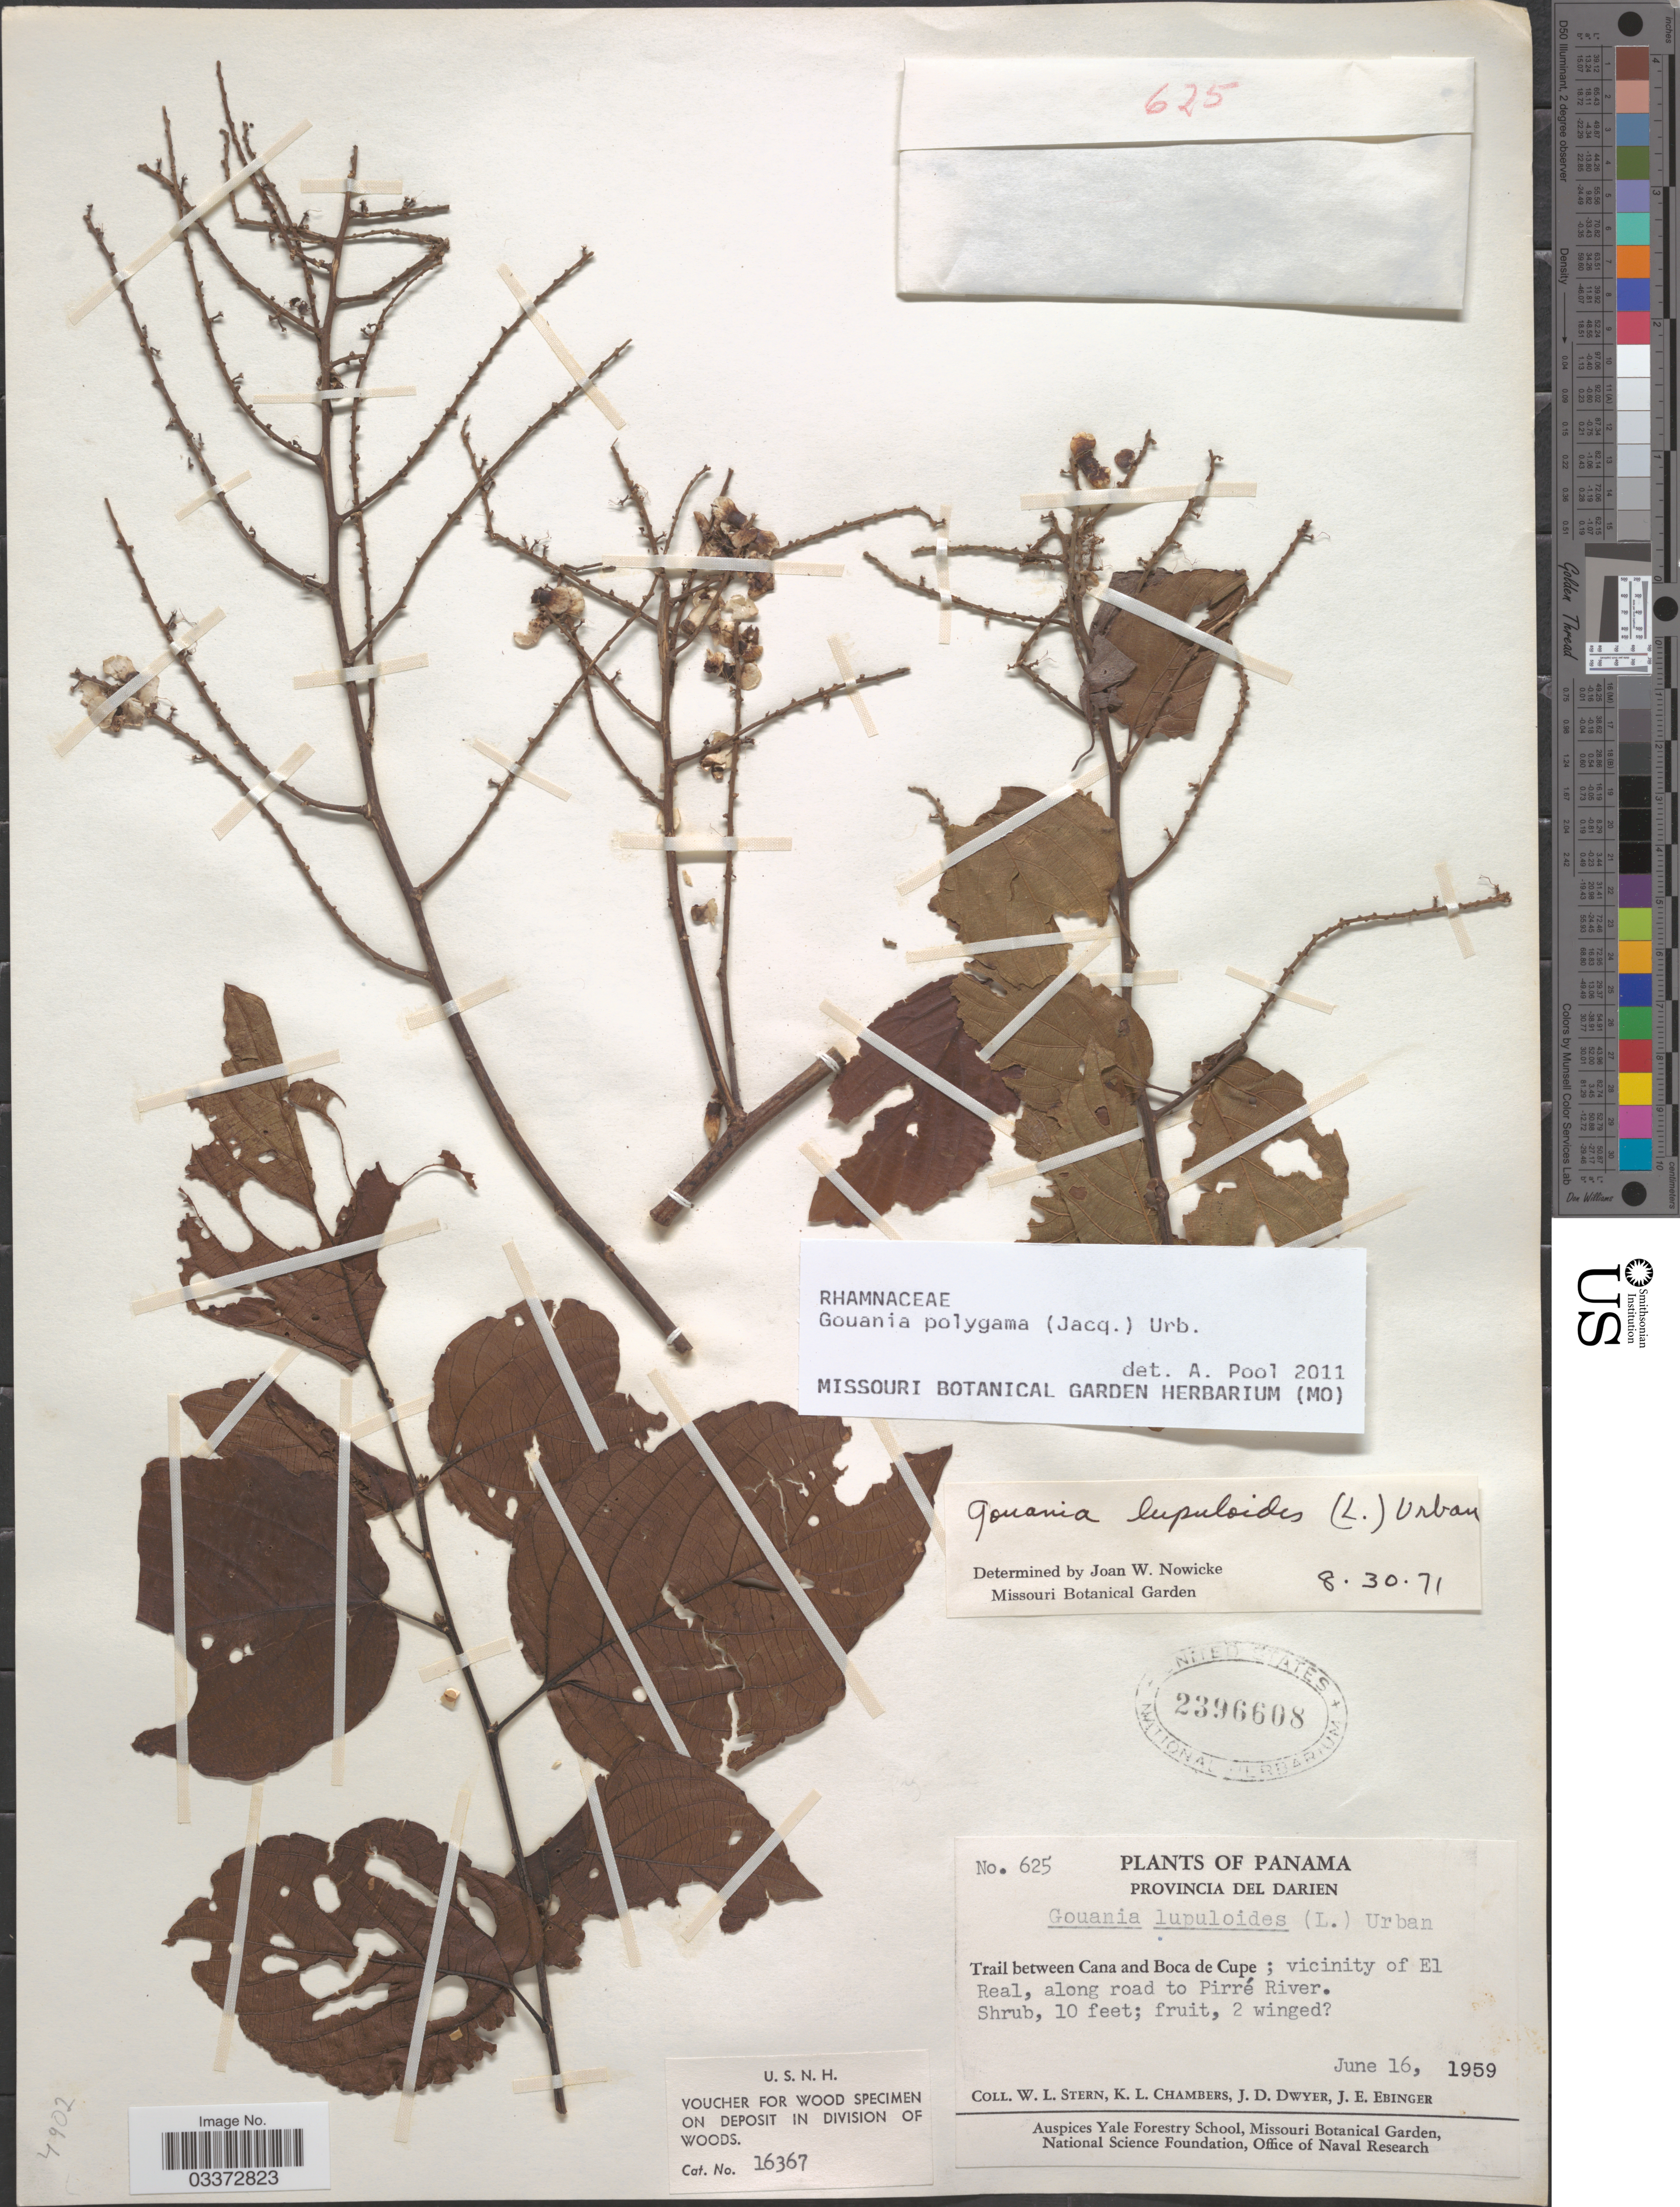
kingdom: Plantae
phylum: Tracheophyta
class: Magnoliopsida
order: Rosales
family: Rhamnaceae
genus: Gouania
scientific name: Gouania polygama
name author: (Jacq.) Urb.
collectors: W. L. Stern, K. Chambers, J. D. Dwyer & J. Ebinger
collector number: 625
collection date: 1959-06-16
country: Panama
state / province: Darién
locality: Trail between Cana and Boca de Cupe; vicinity of El Real, along road to Pirré River.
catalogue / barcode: US 2396608